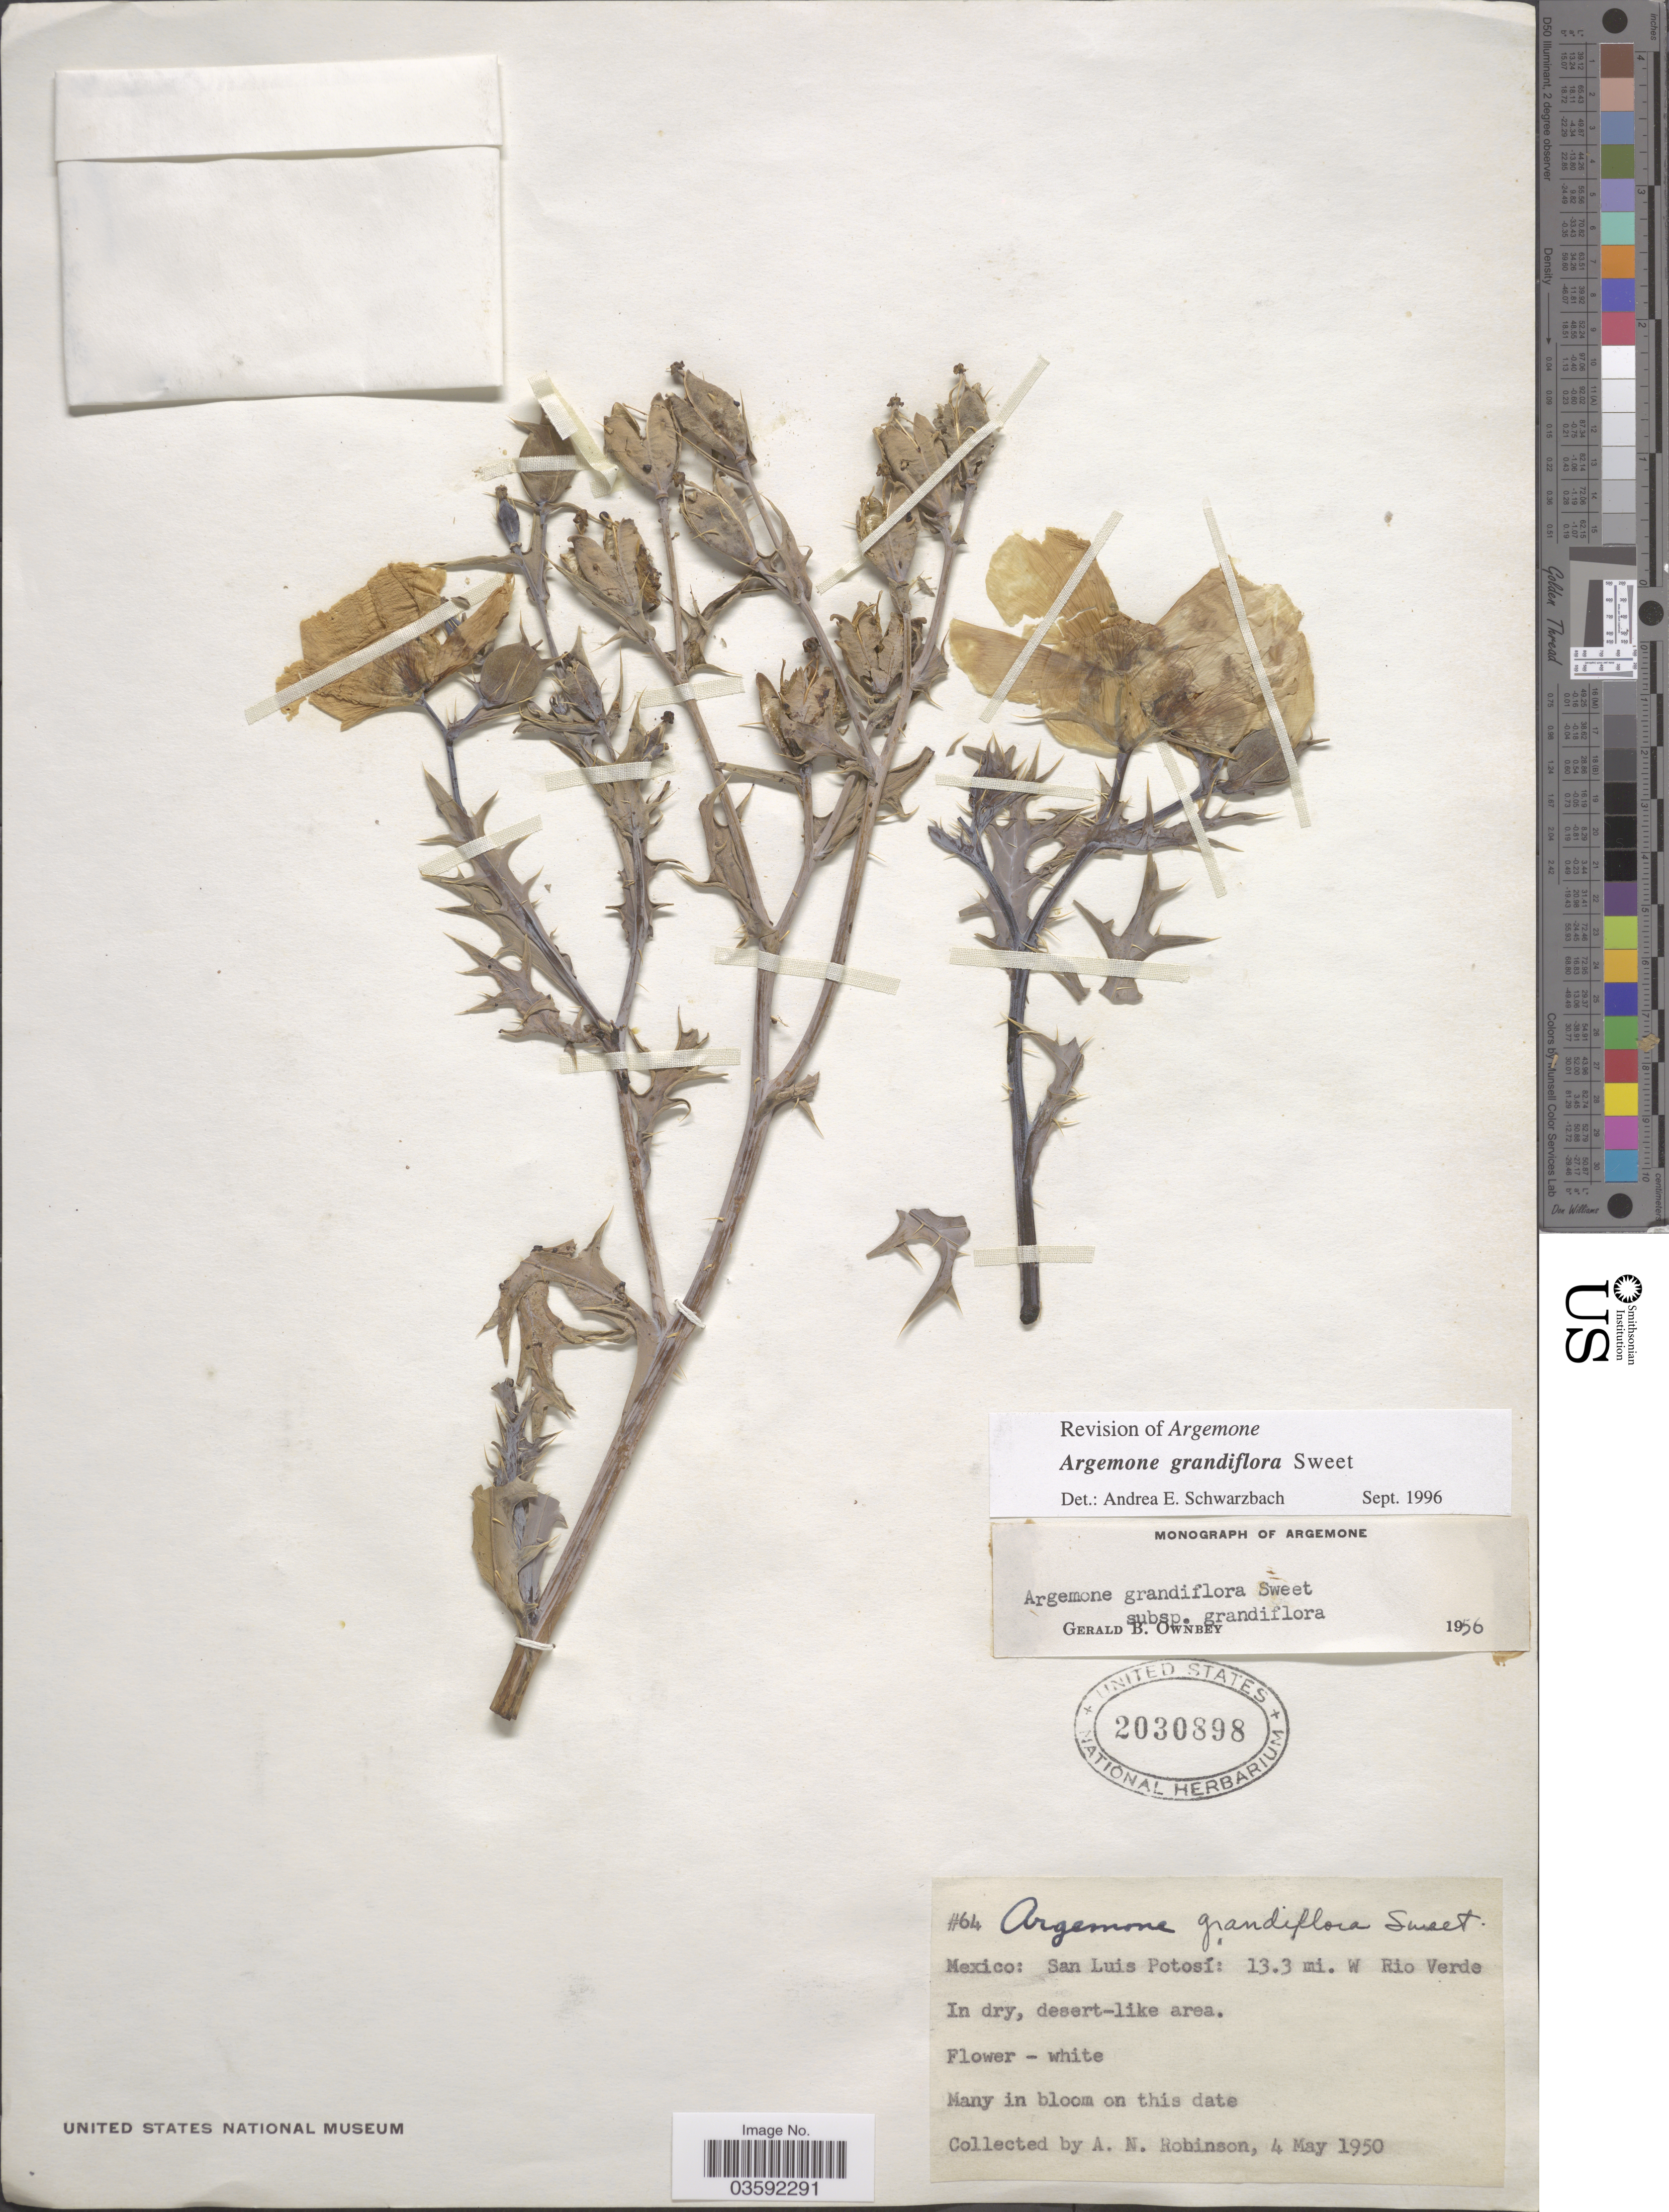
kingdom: Plantae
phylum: Tracheophyta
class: Magnoliopsida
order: Ranunculales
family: Papaveraceae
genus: Argemone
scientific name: Argemone grandiflora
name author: Sweet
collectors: A. N. Robinson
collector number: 64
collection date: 1950-05-04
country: Mexico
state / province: San Luis Potosí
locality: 13.3 mi. W Rio Verde.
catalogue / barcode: US 2030898